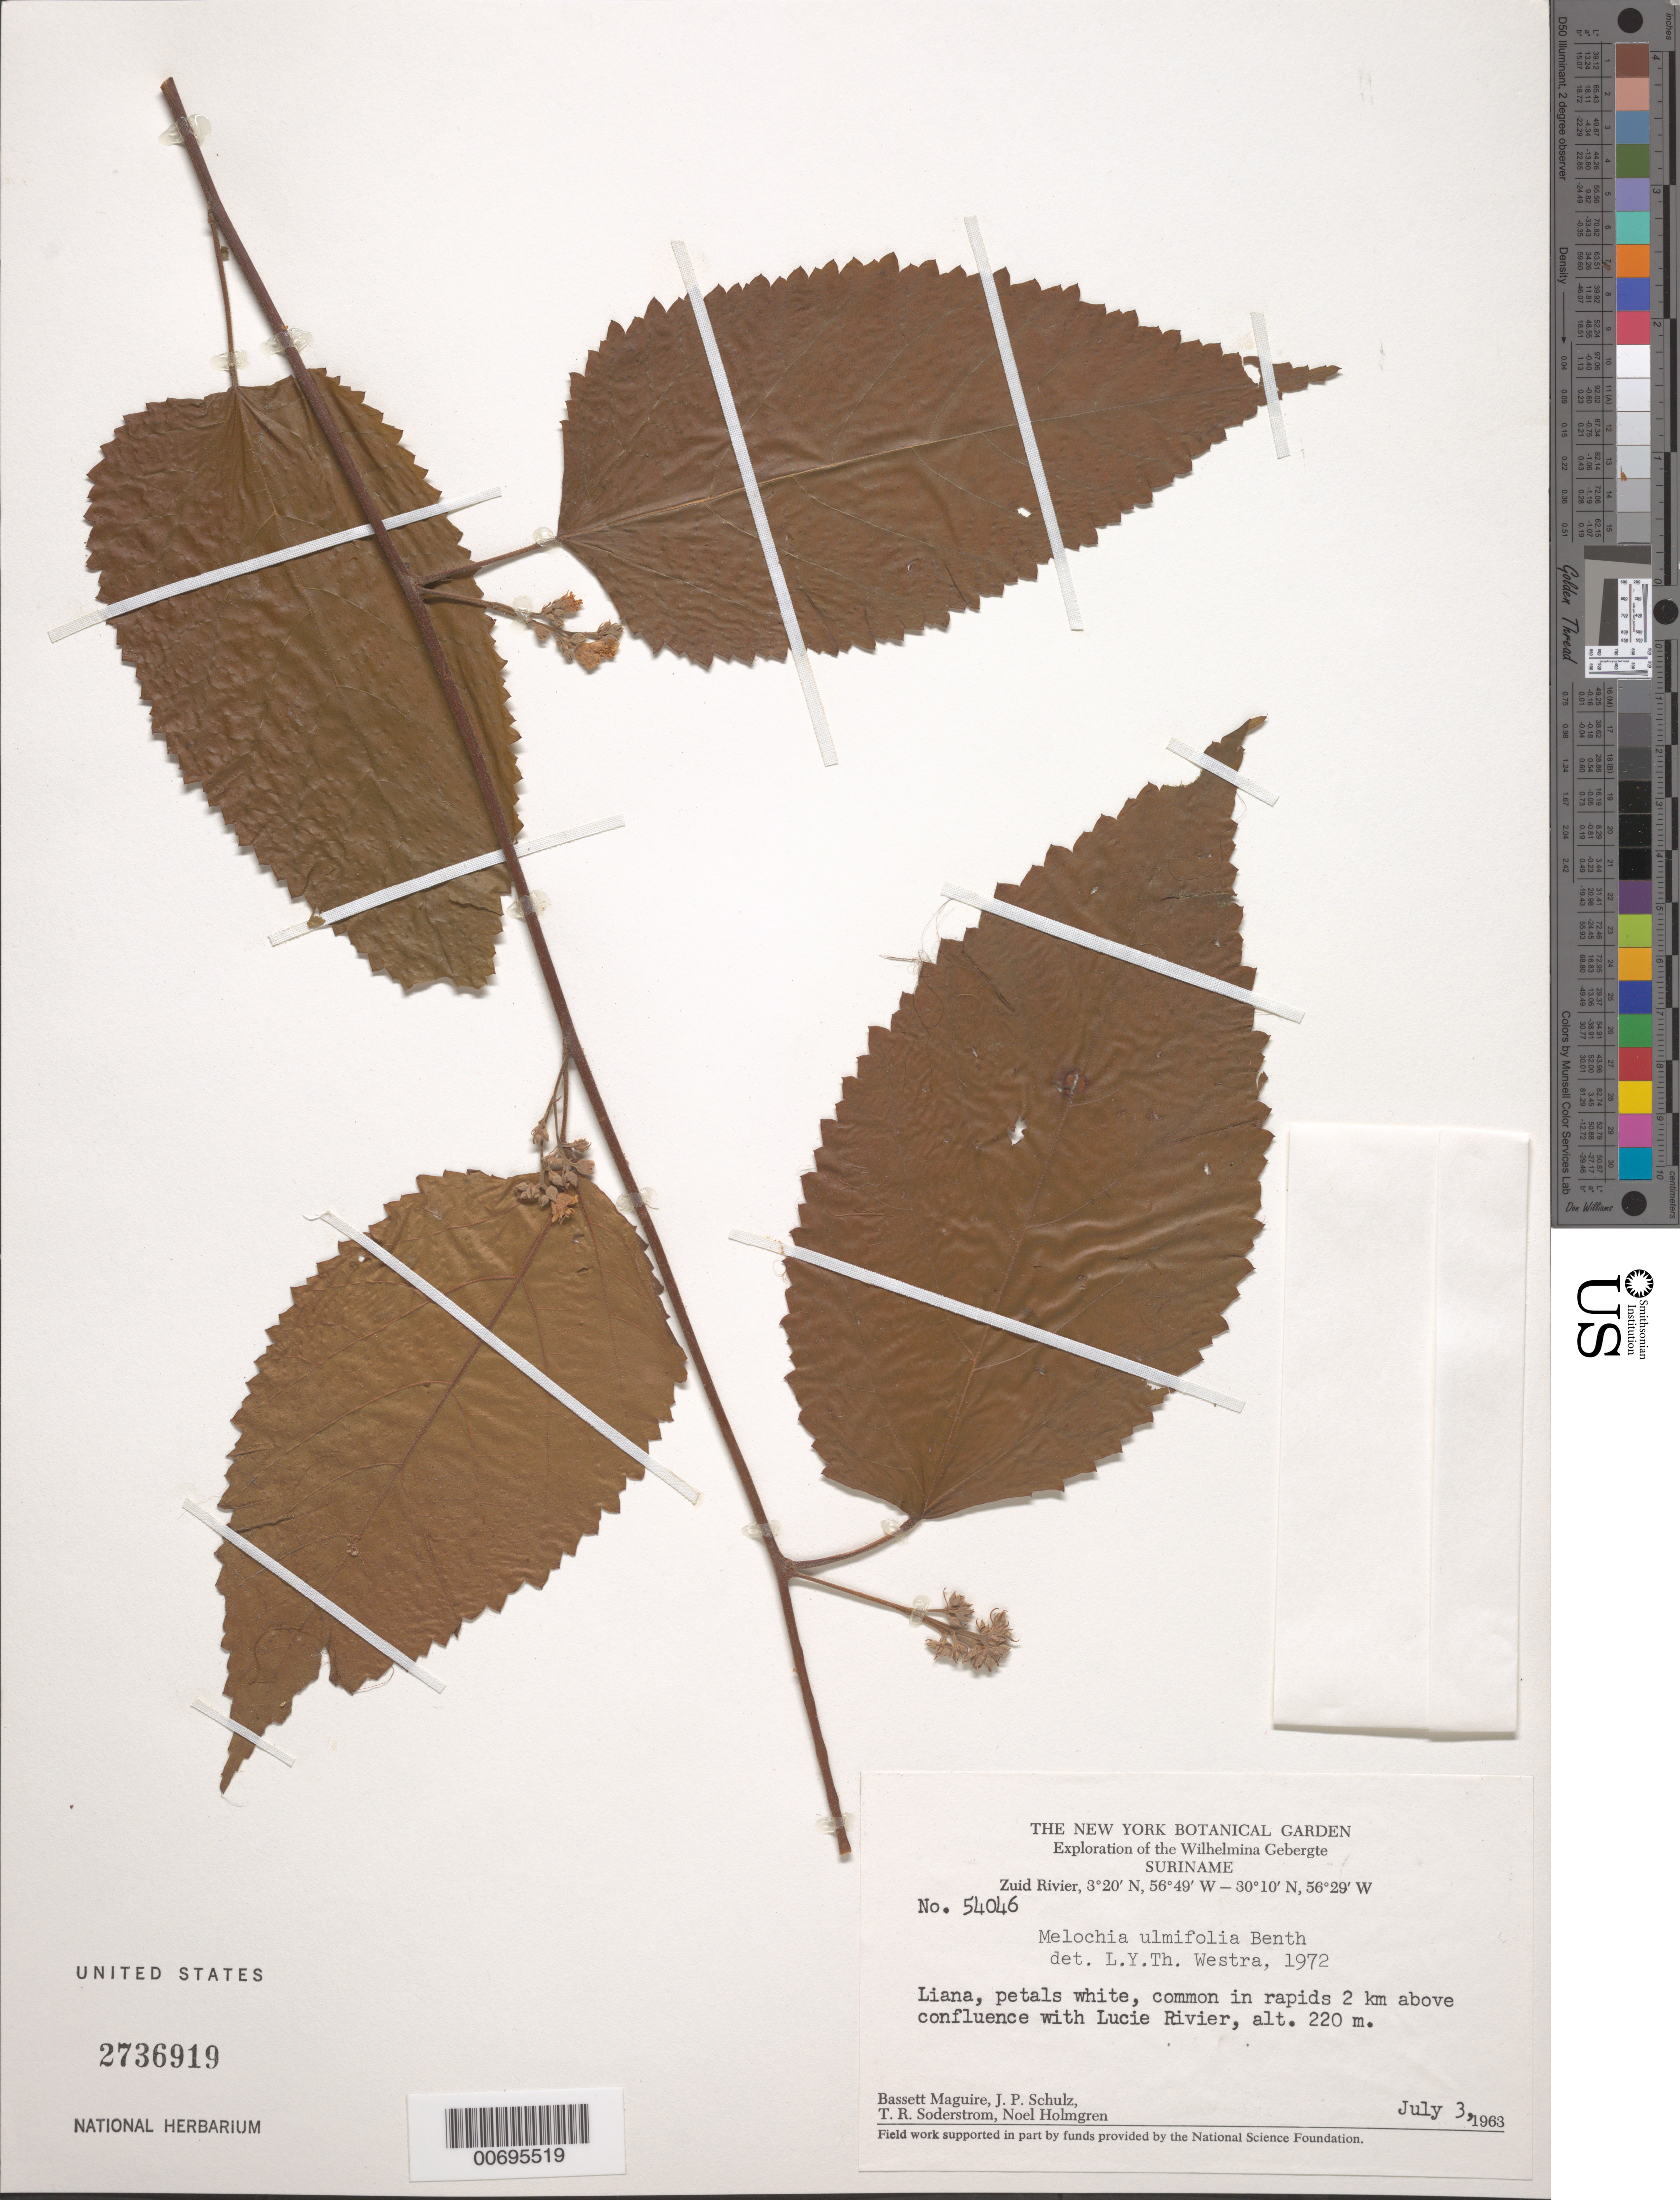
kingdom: Plantae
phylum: Tracheophyta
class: Magnoliopsida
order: Malvales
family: Malvaceae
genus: Melochia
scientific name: Melochia ulmifolia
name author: Benth.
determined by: Westra, L. Y. T., (U), Nationaal Herbarium Nederland, Utrecht University branch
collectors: B. Maguire, J. P. Schulz, T. R. Soderstrom & N. H. Holmgren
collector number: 54046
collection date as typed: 3-Jul-63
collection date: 1963-07-03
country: Suriname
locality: Zuid River, 2 km above confluence with Lucie R., Wilhelmina Gebergte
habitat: Rapids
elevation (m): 220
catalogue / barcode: US 2736919